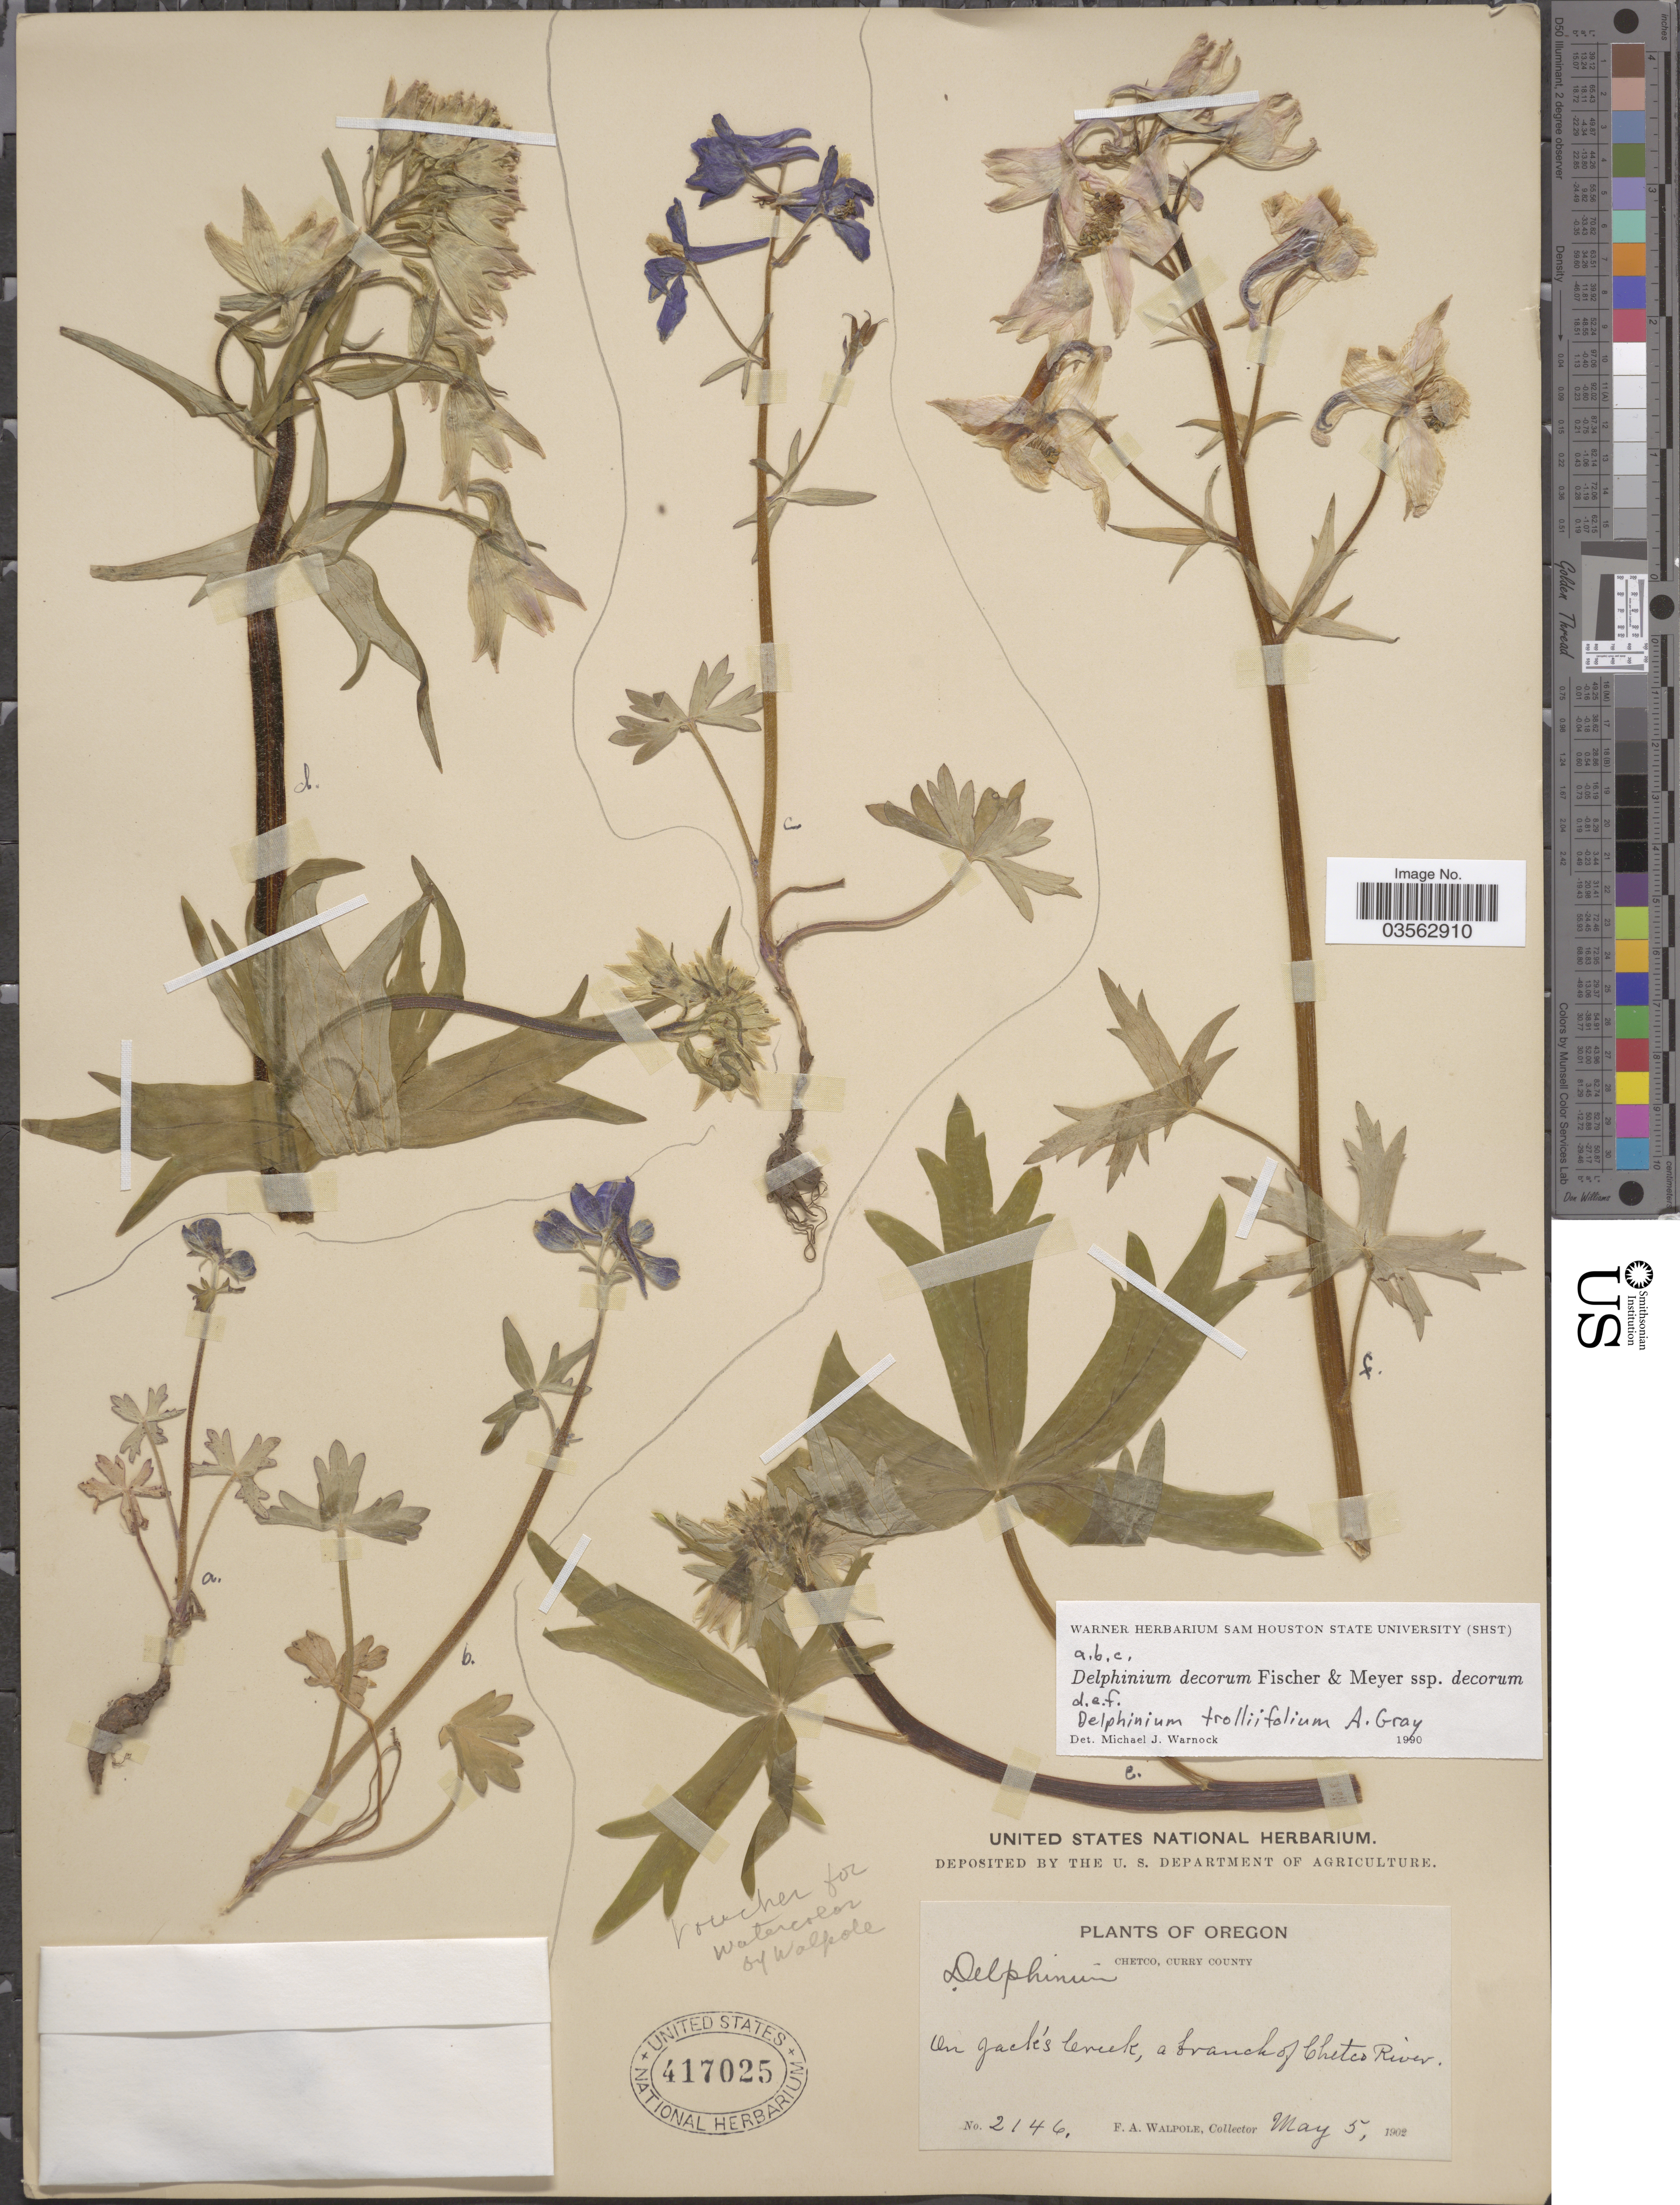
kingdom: Plantae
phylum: Tracheophyta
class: Magnoliopsida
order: Ranunculales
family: Ranunculaceae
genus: Delphinium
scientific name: Delphinium decorum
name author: Fisch. & C.A. Mey.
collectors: F. Walpole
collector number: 2146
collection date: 1902-05-05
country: United States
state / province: Oregon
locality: Chetco, Curry County. On Jack's Creek, a branch of Chetco River.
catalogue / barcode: US 417025